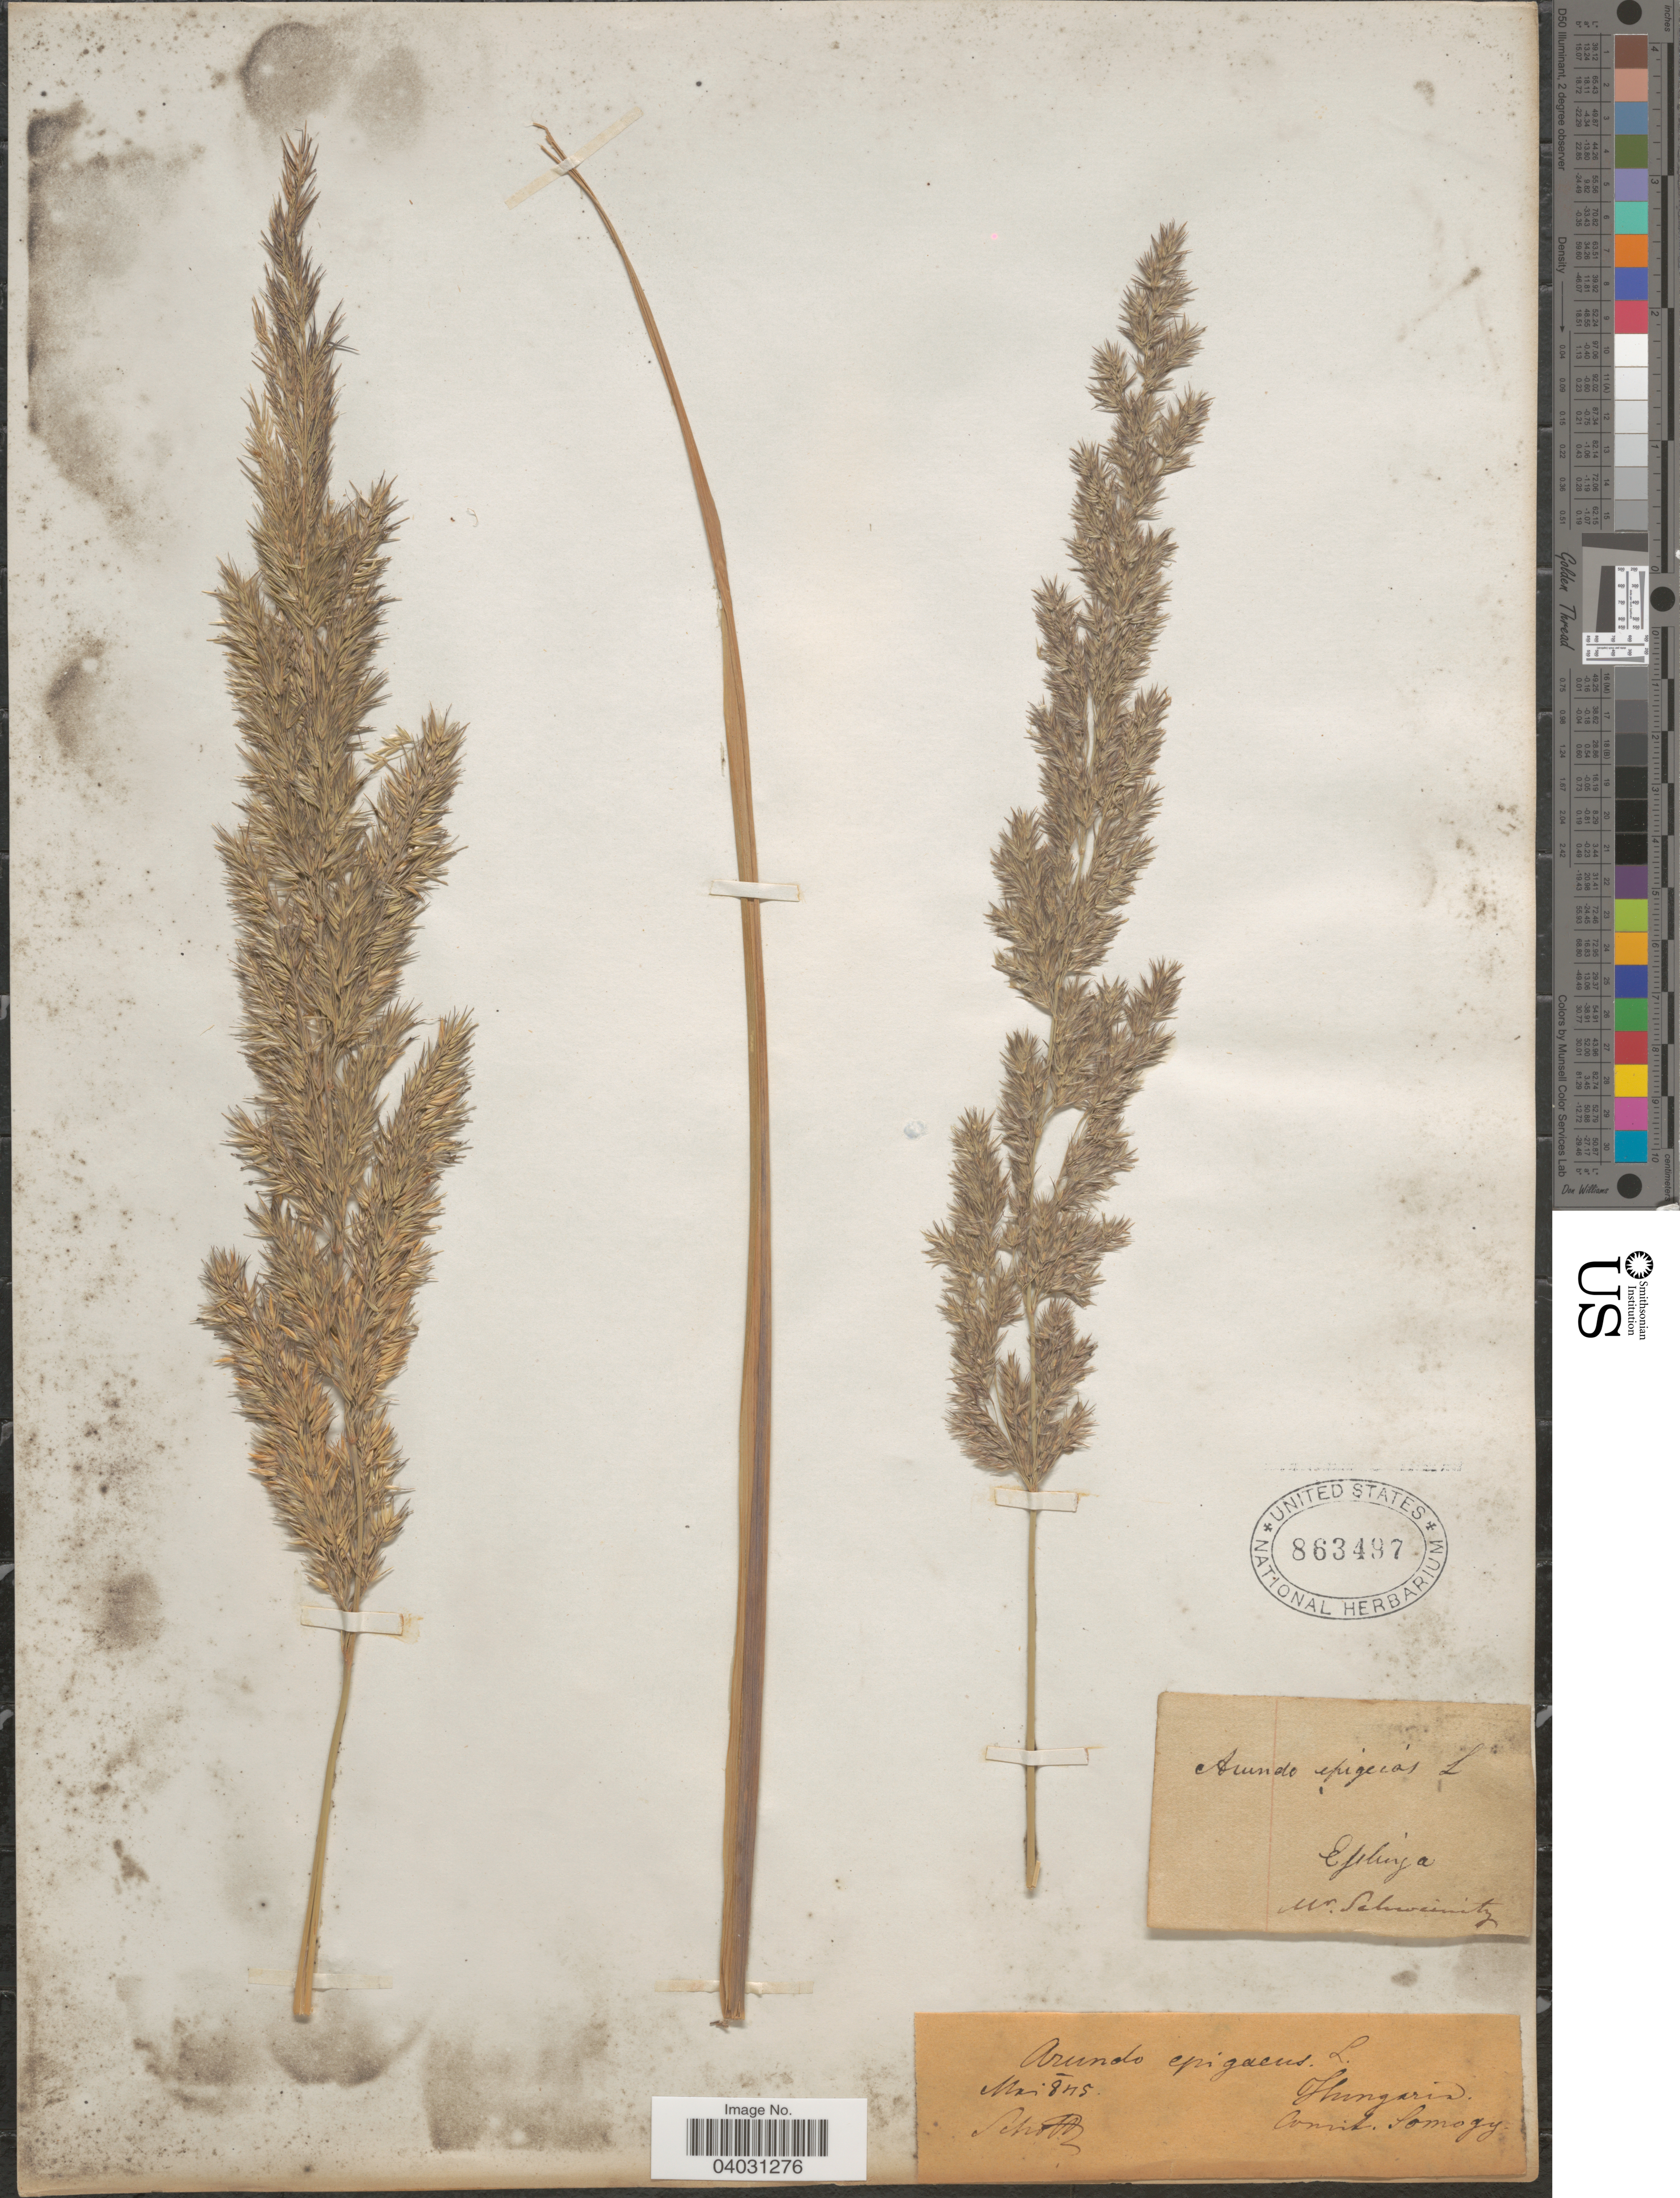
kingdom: Plantae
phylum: Tracheophyta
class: Liliopsida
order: Poales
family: Poaceae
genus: Calamagrostis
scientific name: Calamagrostis epigeios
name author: (L.) Roth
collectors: Schweinitz & Schott, --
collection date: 1845-05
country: Hungary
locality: Somogy.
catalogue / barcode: US 863497